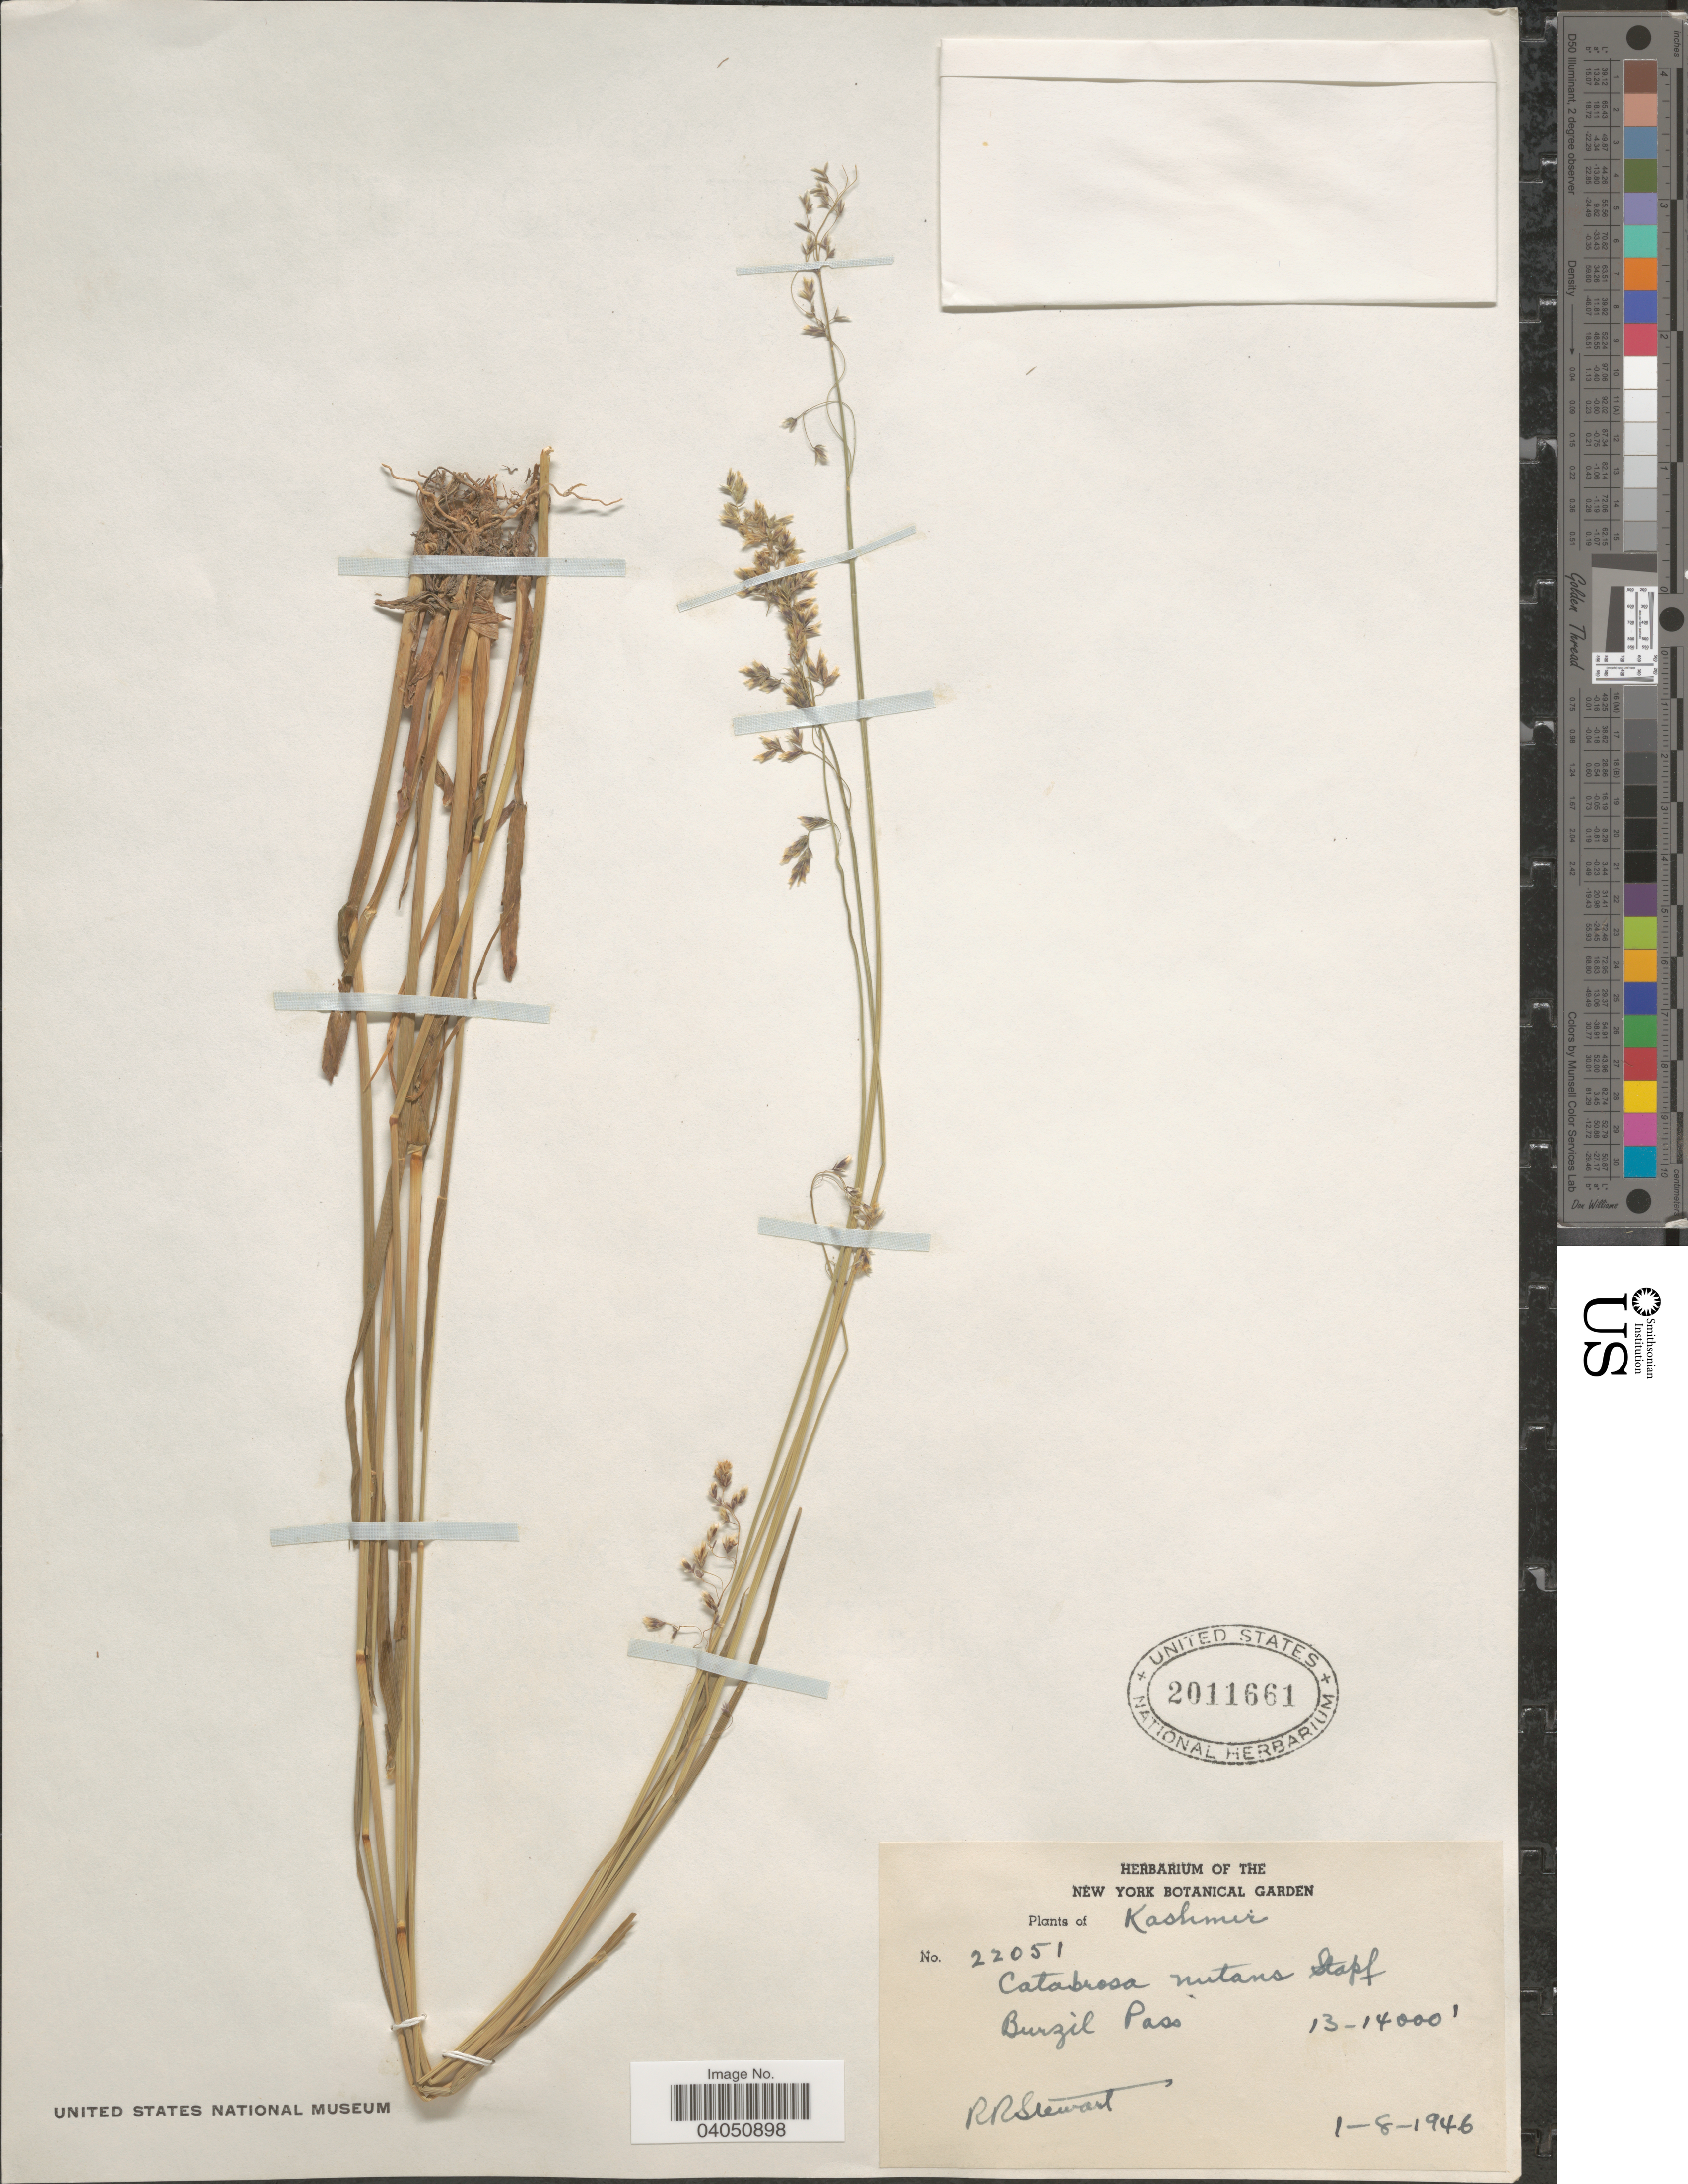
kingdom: Plantae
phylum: Tracheophyta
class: Liliopsida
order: Poales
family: Poaceae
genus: Hyalopoa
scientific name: Hyalopoa nutans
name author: (Griseb.) Tzvelev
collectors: R. Stewart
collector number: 22051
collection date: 1946-08-01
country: India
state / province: Jammu and Kashmir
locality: Kashmir. Burzil Pass.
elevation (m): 3962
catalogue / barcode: US 2011661